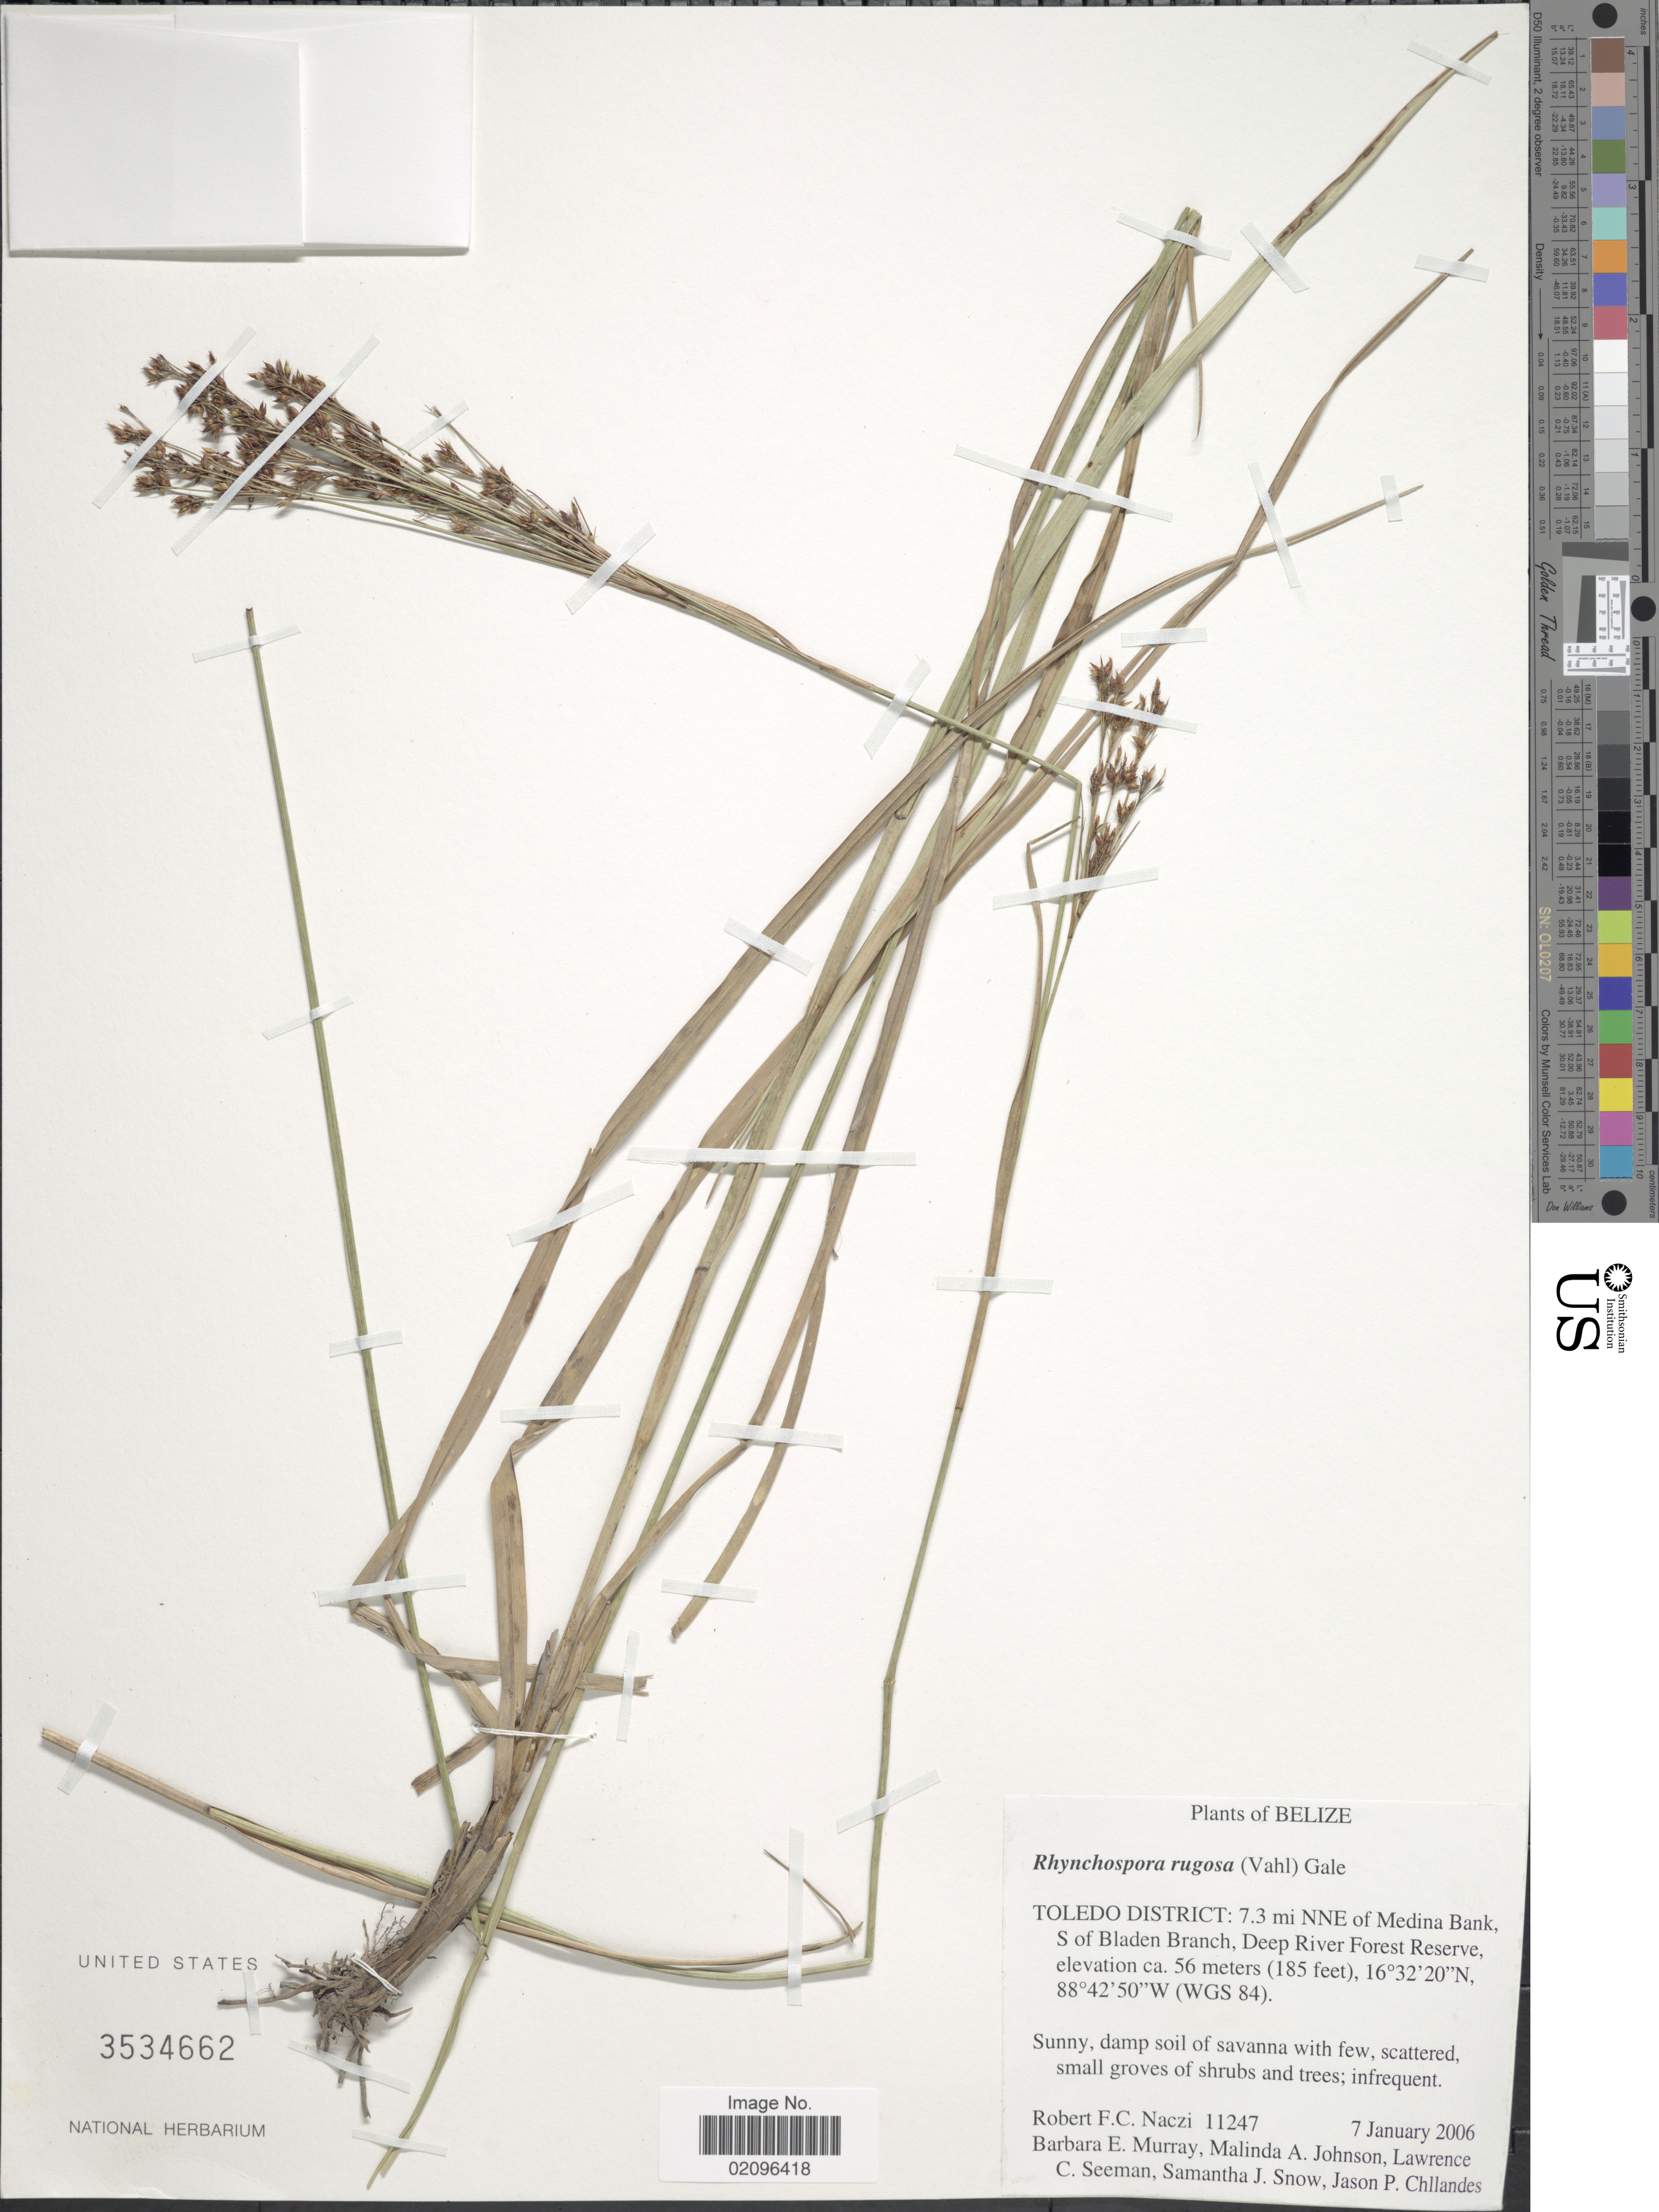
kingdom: Plantae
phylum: Tracheophyta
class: Liliopsida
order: Poales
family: Cyperaceae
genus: Rhynchospora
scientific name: Rhynchospora rugosa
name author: (Vahl) Gale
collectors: R. F. C. Naczi, B. Murray, M. A. Johnson, L. Seeman & et al.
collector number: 11247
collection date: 2006-01-07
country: Belize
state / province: Toledo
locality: Toledo District: 7.3 mi NNE of Medina Bank, S of Bladen Branch, Deep River Forest Reserve. (WGS 84).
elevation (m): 56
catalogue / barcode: US 3535662